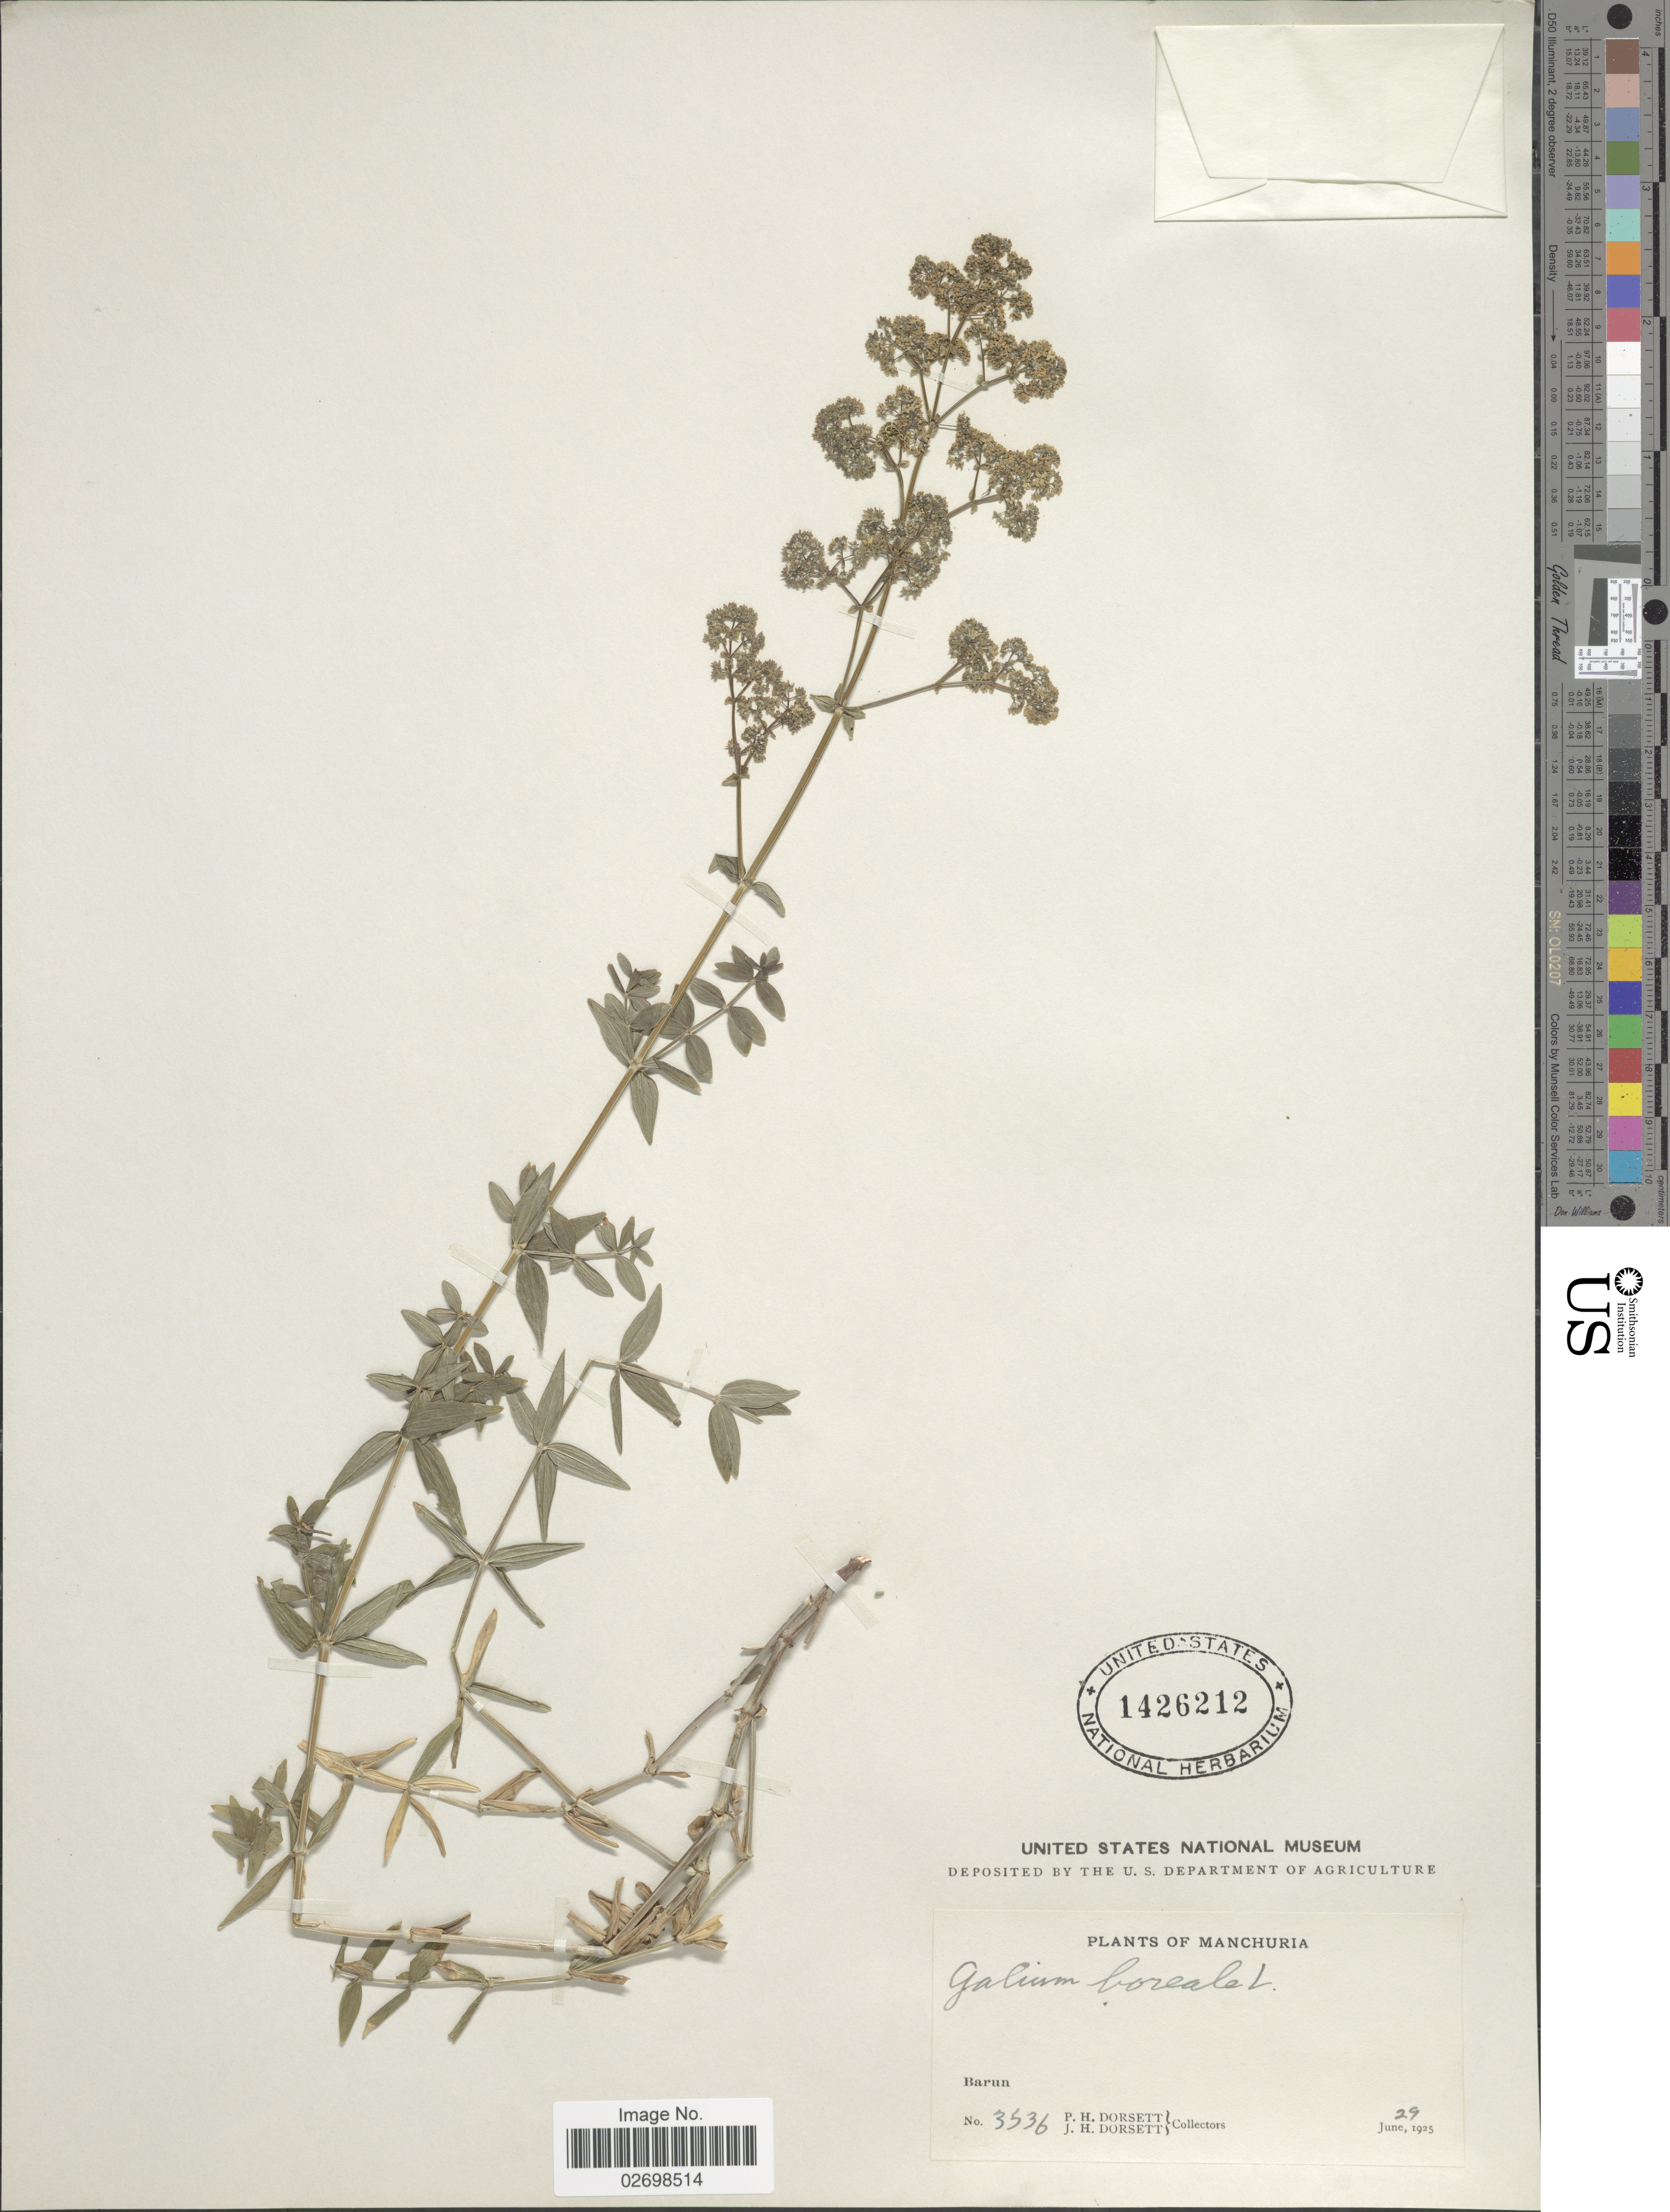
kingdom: Plantae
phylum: Tracheophyta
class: Magnoliopsida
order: Gentianales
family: Rubiaceae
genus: Galium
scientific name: Galium boreale L.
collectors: P. H. Dorsett & J. Dorsett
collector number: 3536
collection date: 1925-06-29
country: China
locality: Manchuria, Barun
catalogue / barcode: US 1426212